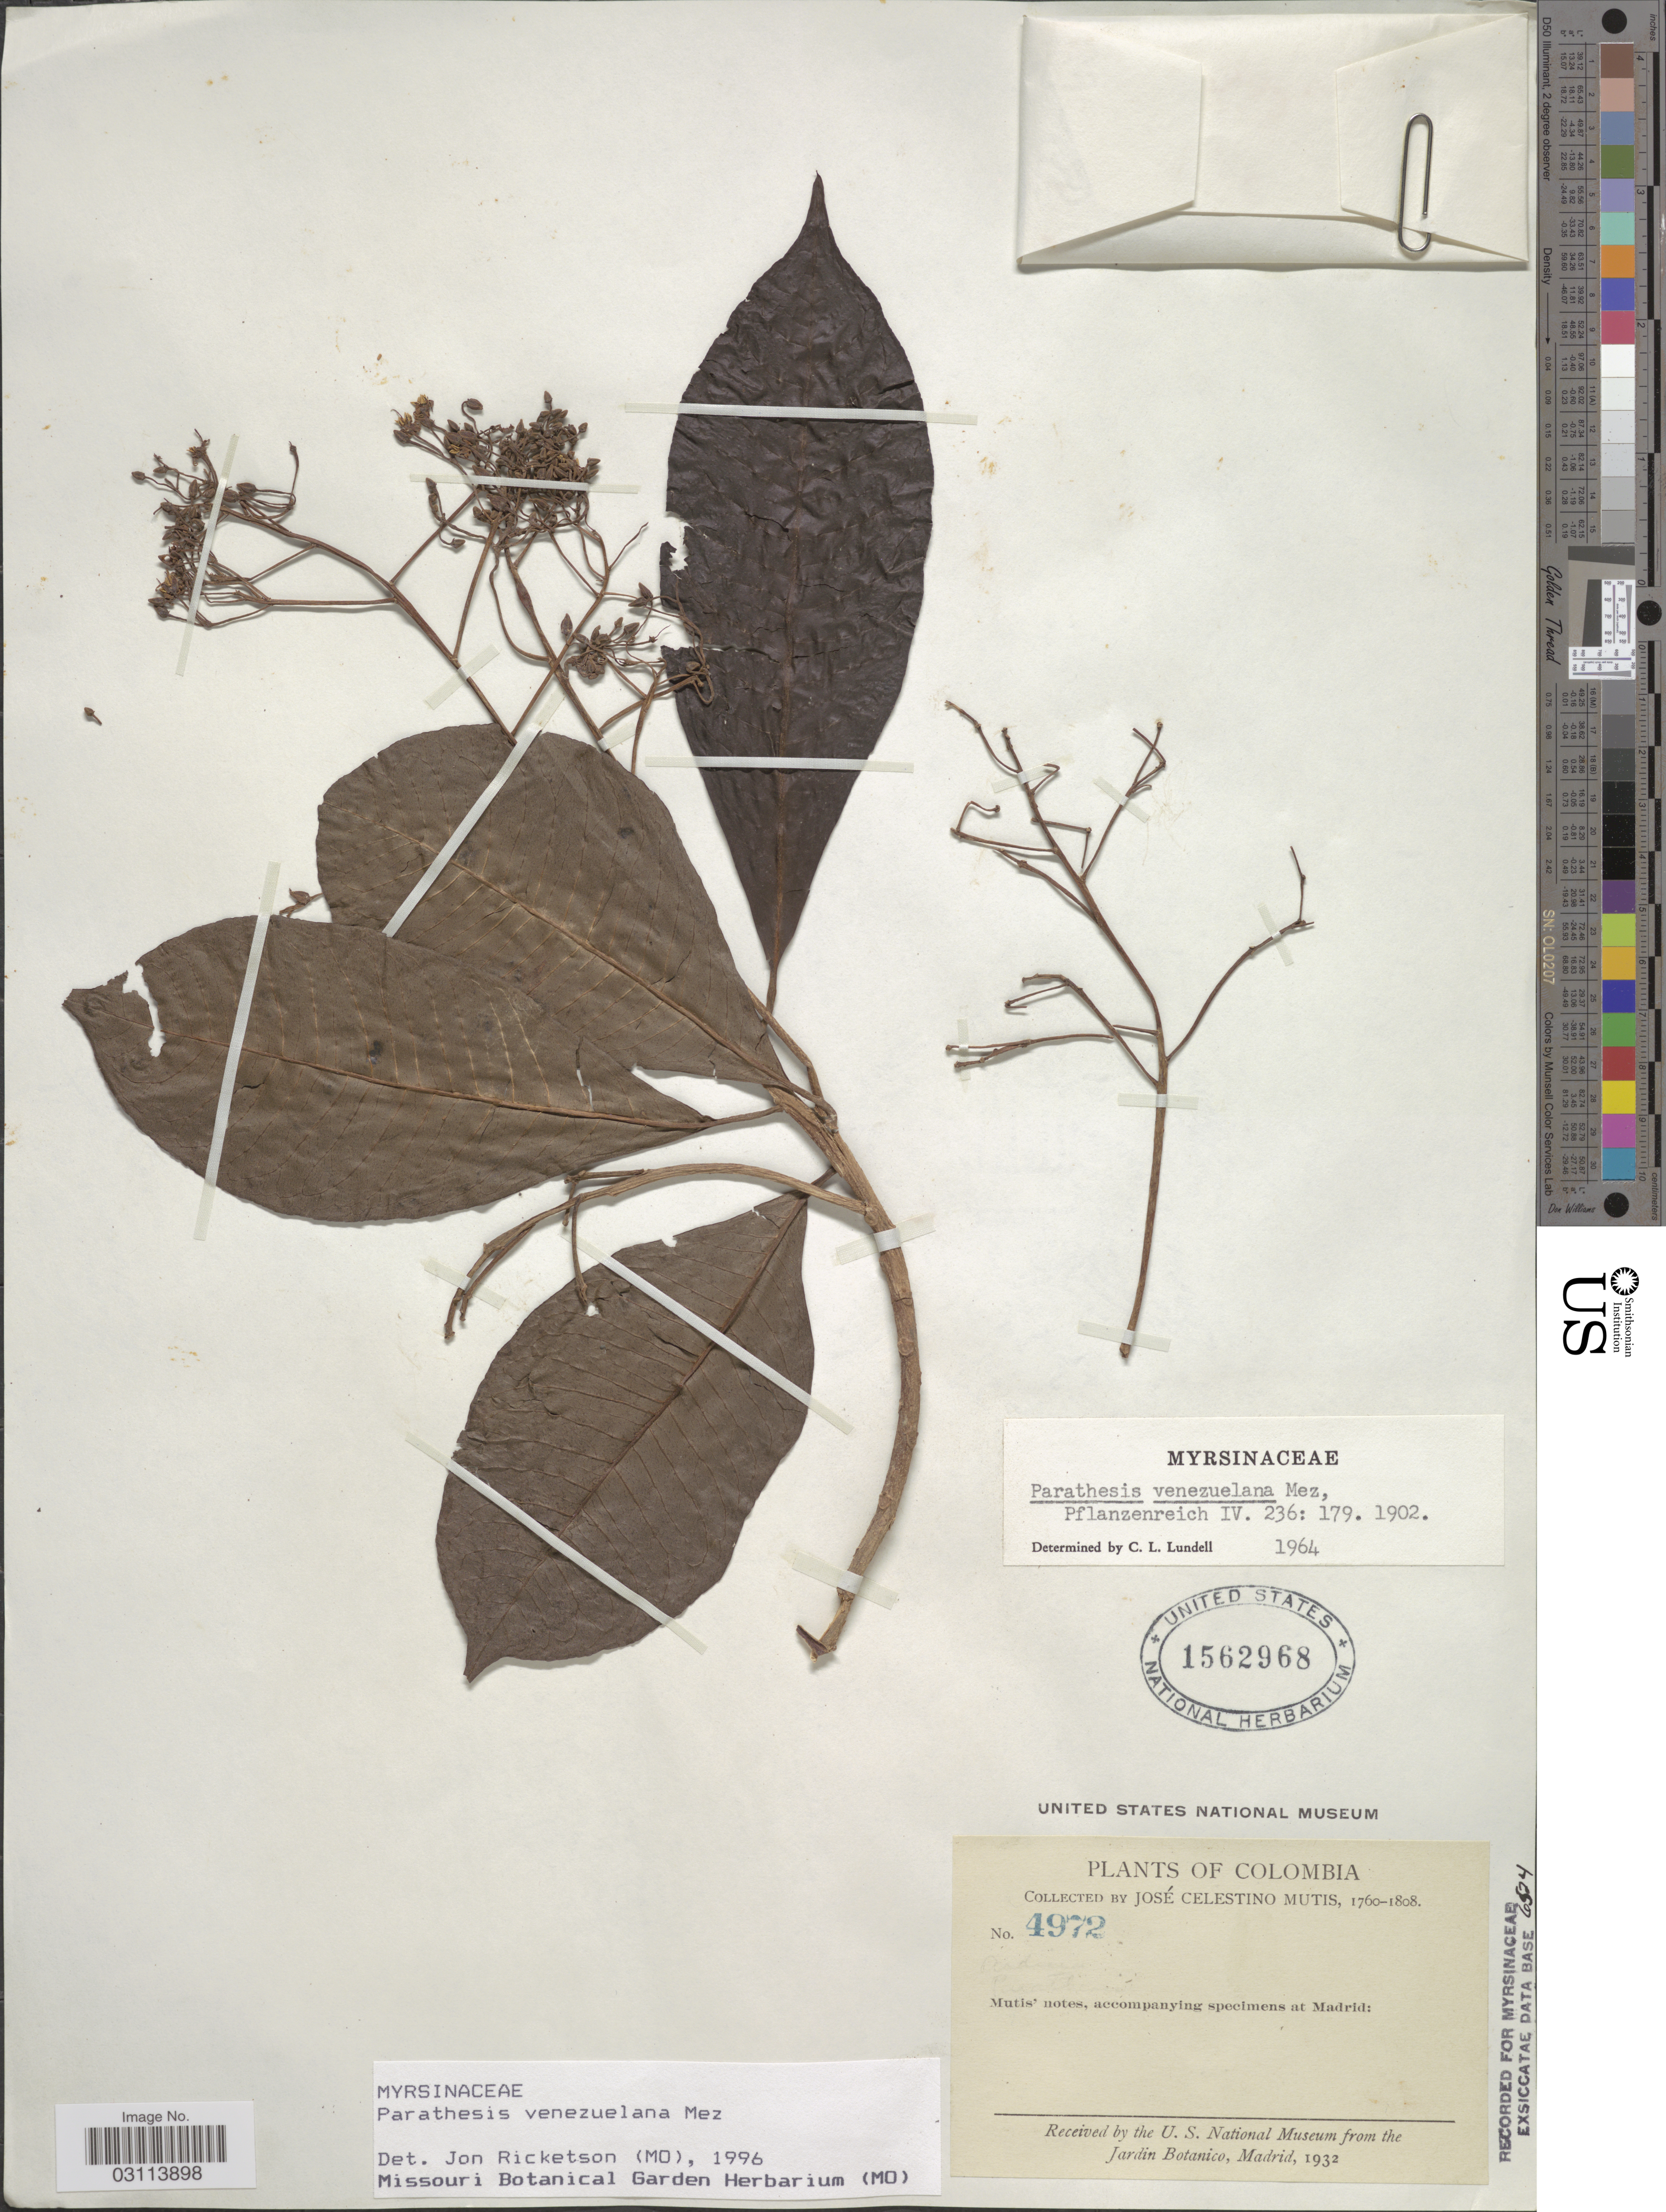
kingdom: Plantae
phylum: Tracheophyta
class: Magnoliopsida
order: Ericales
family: Primulaceae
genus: Parathesis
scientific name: Parathesis venezuelana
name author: Mez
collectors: J. C. B. Mutis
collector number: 4972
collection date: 1760/1808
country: Colombia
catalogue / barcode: US 1562968